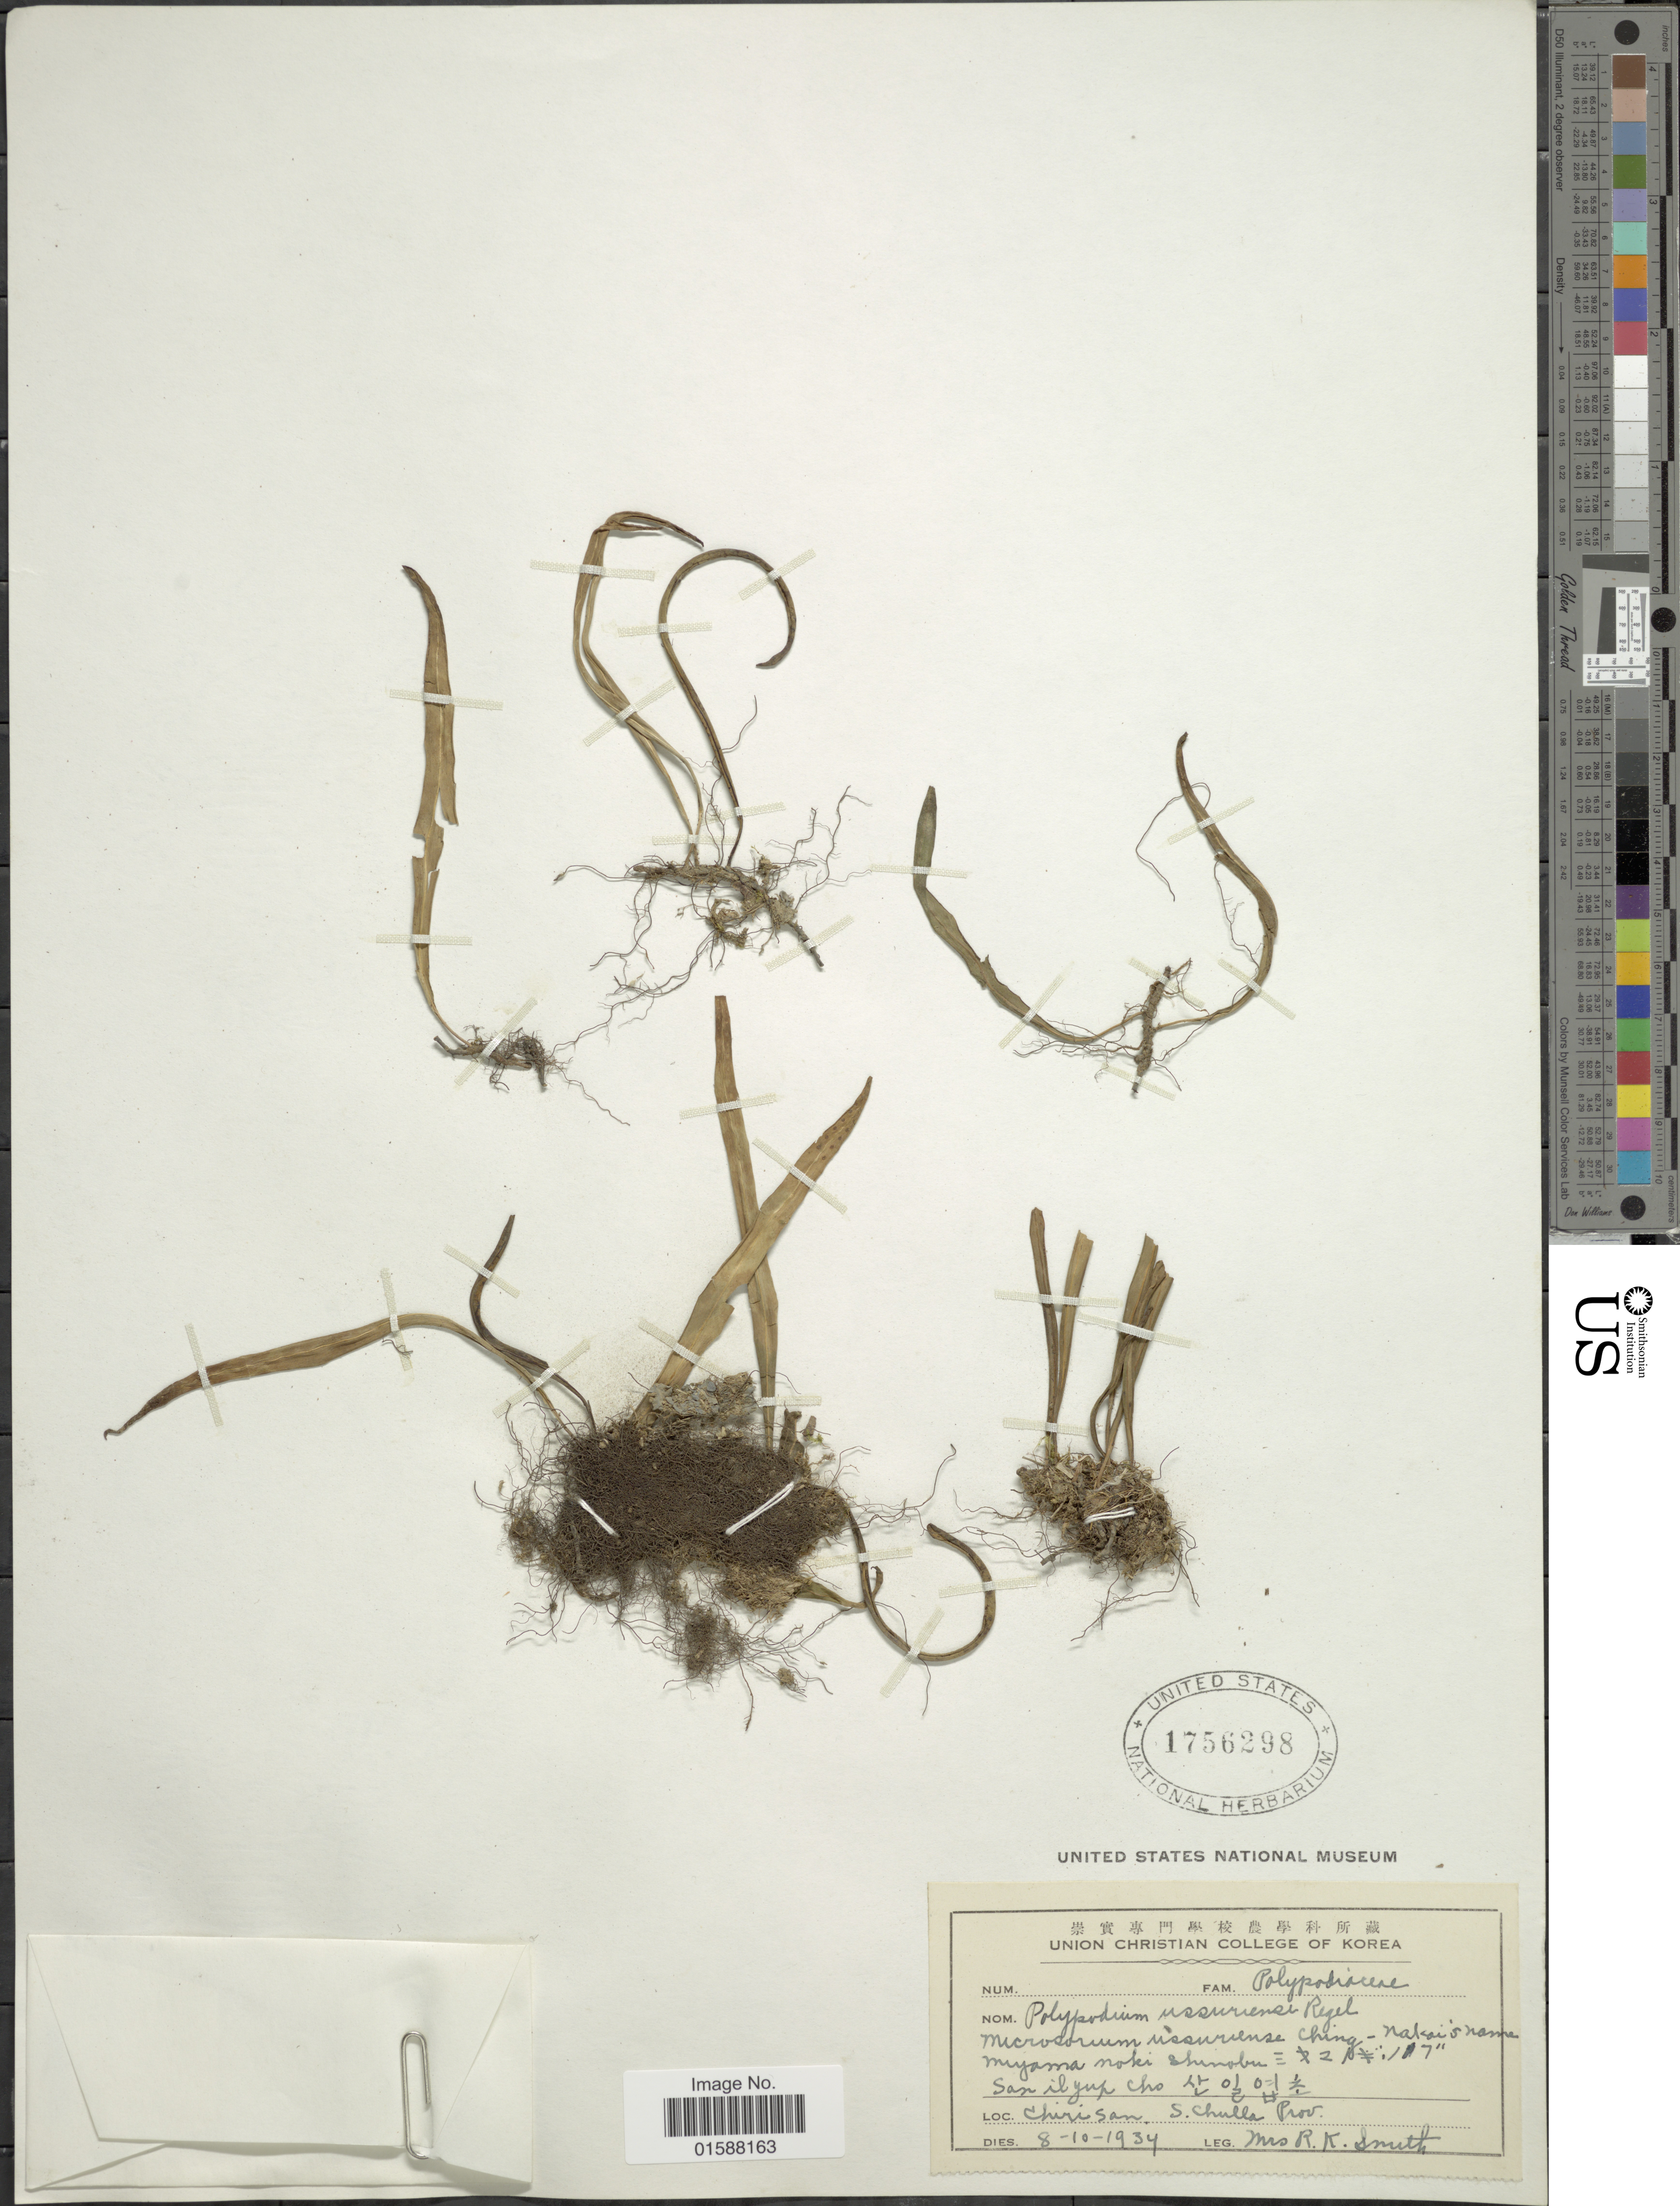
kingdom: Plantae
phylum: Tracheophyta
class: Polypodiopsida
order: Polypodiales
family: Polypodiaceae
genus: Lepisorus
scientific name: Lepisorus ussuriensis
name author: (Regel & Mack.) Ching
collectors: R. Smith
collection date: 1934-10-08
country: South Korea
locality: Chirisan. S. Chulla Prov.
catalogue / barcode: US 1756298